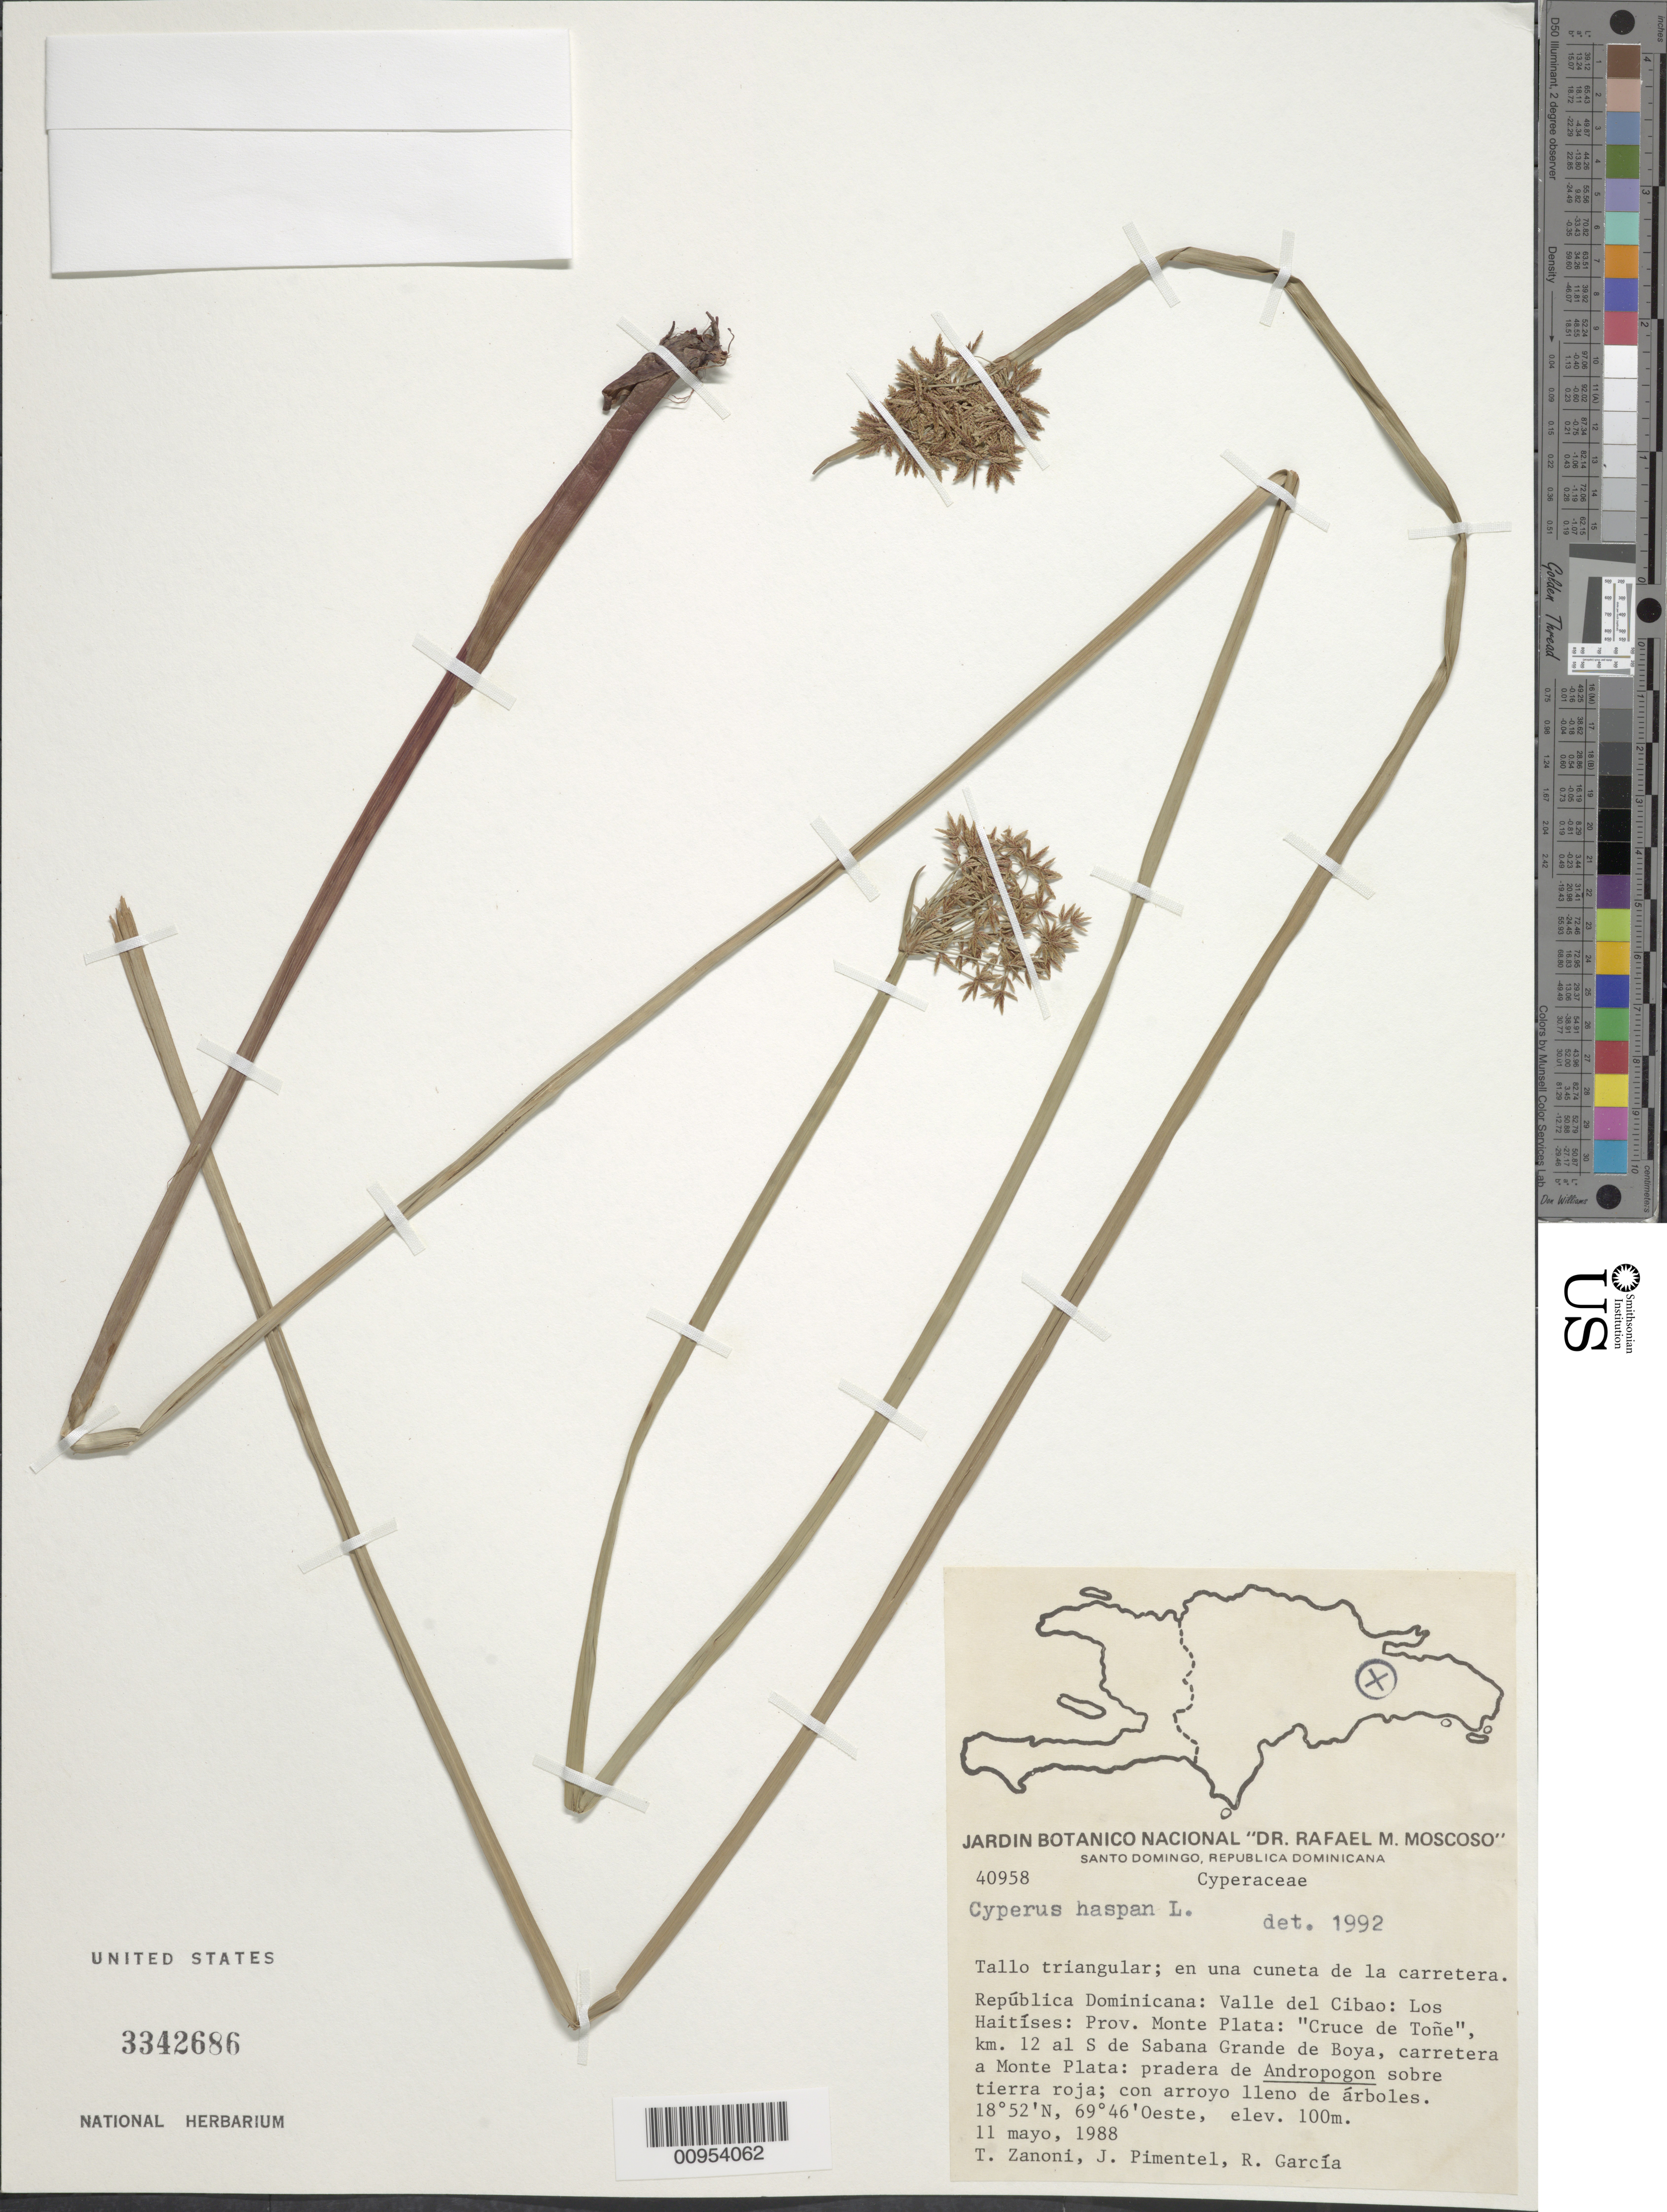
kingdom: Plantae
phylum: Tracheophyta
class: Liliopsida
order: Poales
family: Cyperaceae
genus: Cyperus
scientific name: Cyperus haspan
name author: L.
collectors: T. A. Zanoni, J. Pimentel & R. G. García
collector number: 40958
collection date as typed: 11 May 1988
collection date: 1988-05-11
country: Dominican Republic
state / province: Monte Plata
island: Hispaniola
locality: Valle del Cibao, Los Haitíses, "Cruce de Toñe", km 12 al S de Sabana Grande de Boya, carretera a Monte Plata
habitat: En una cuneta de la carretera; pradera de Androgogon sobre tierra roja; con arroyo lleno de árboles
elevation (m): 100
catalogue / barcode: US 3342686